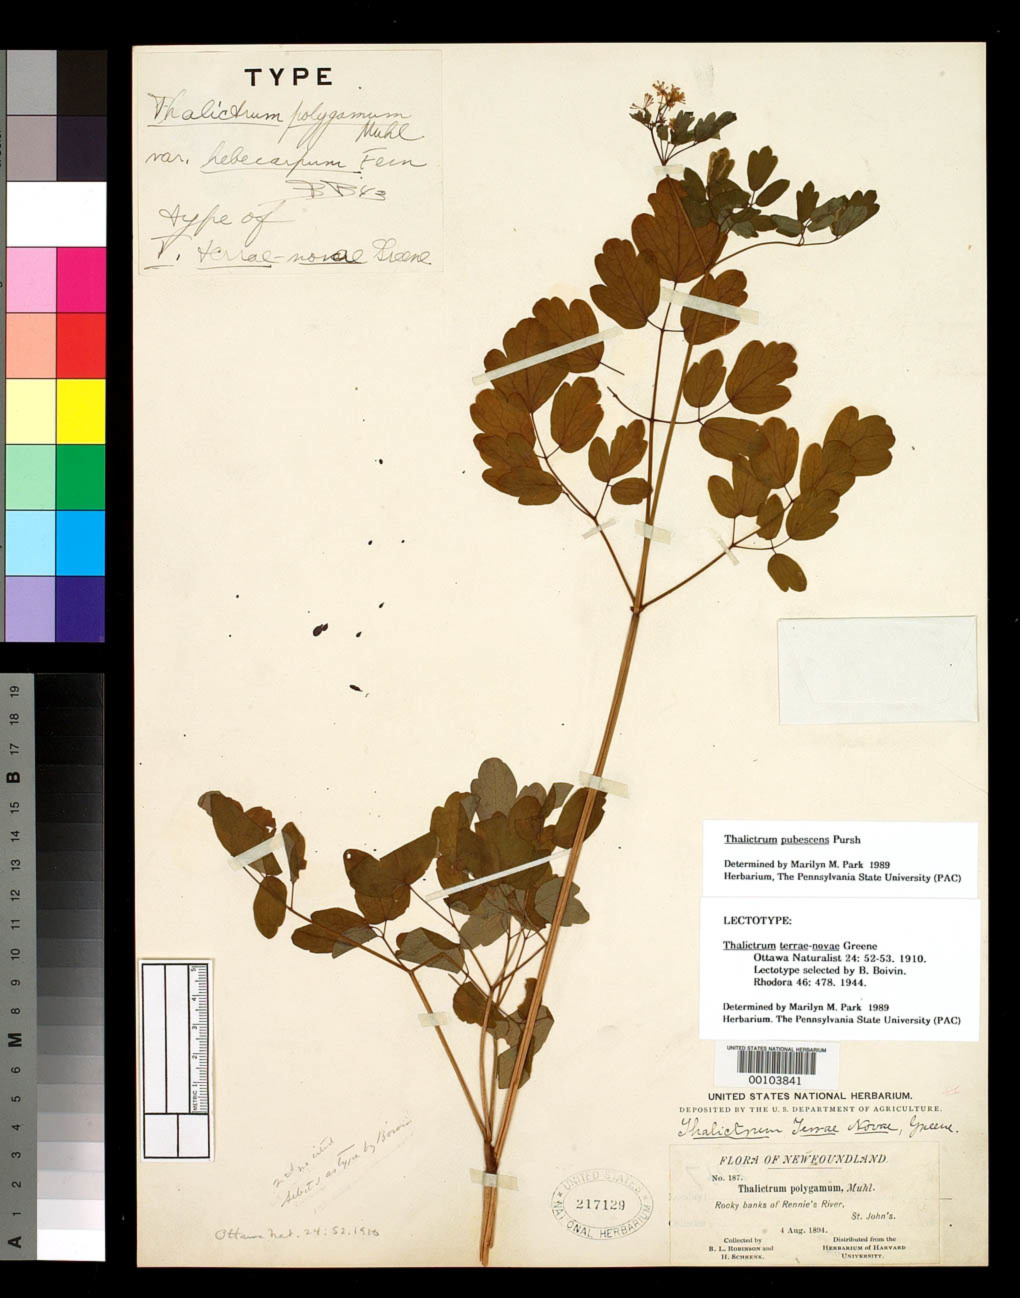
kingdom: Plantae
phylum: Tracheophyta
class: Magnoliopsida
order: Ranunculales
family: Ranunculaceae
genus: Thalictrum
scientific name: Thalictrum terrae-novae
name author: Greene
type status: Lectotype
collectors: B. L. Robinson & H. v. Schrenk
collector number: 187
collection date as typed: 04 Aug 1894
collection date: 1894-08-04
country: Canada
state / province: Newfoundland and Labrador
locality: Banks of Rennie's River, St. John's.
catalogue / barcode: US 217129